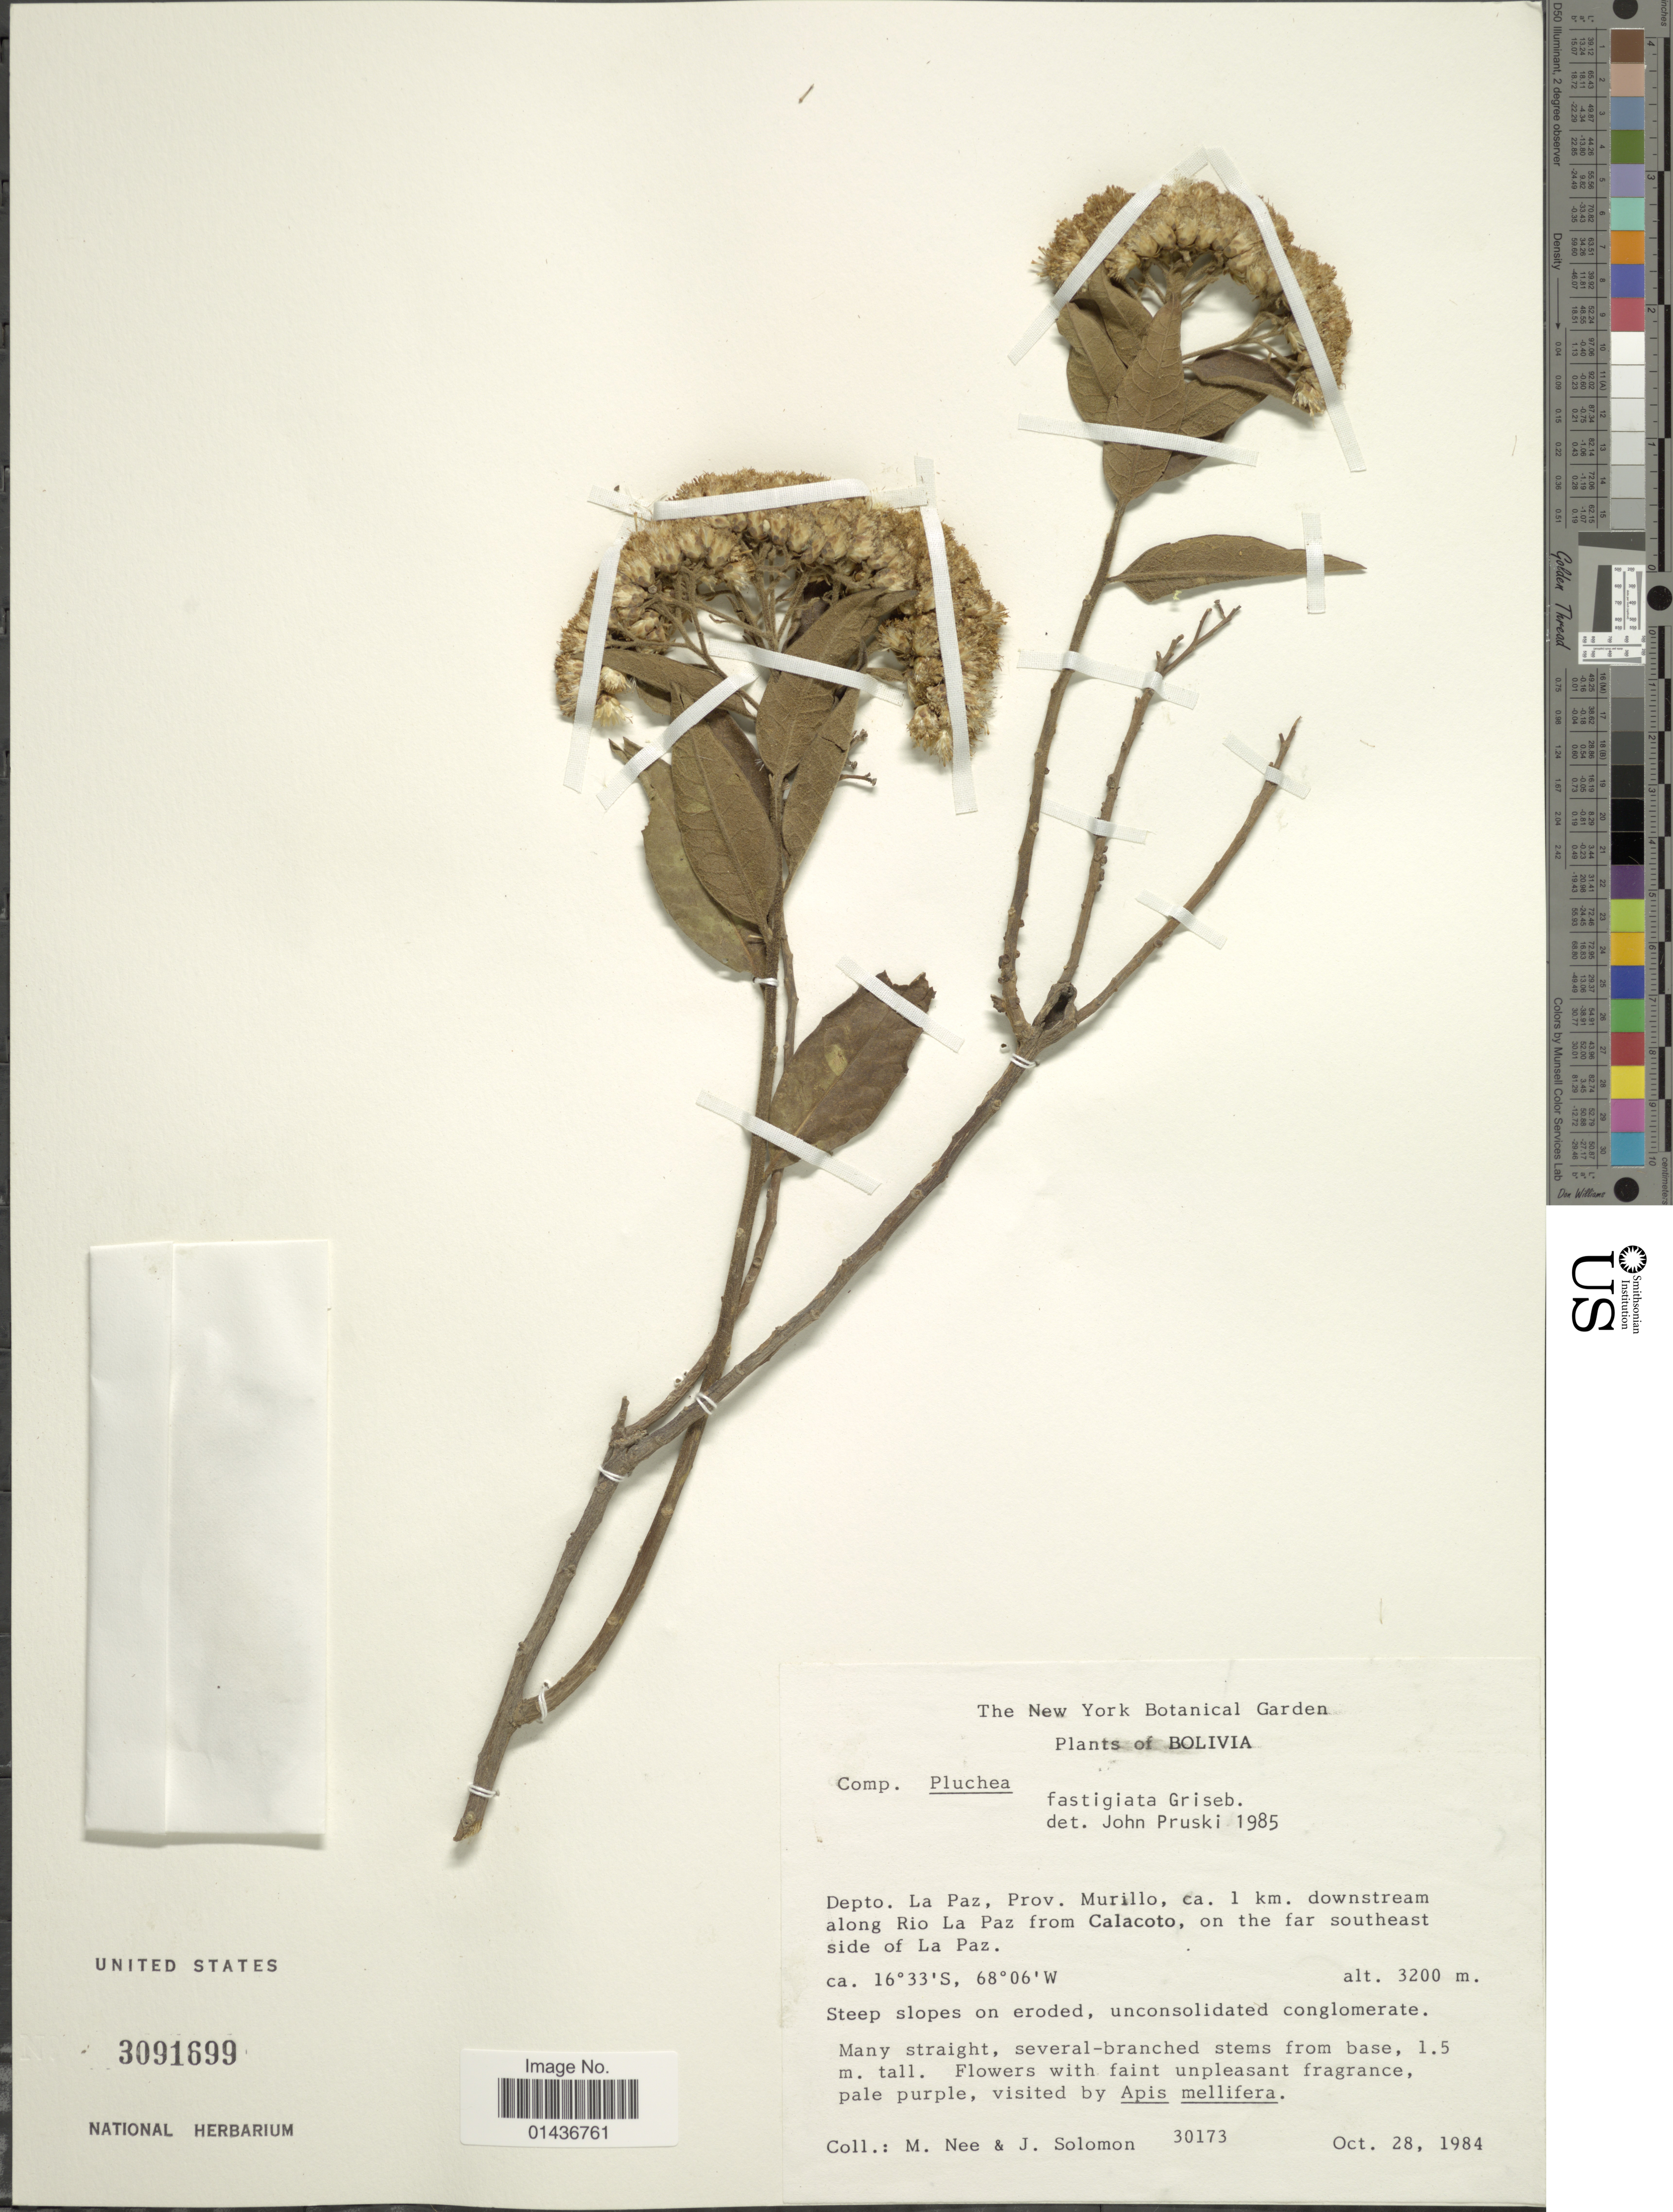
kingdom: Plantae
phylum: Tracheophyta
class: Magnoliopsida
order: Asterales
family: Asteraceae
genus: Pluchea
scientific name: Pluchea fastigiata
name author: Griseb.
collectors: M. Nee & J. Solomon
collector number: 30173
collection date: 1984-10-28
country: Bolivia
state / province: La Paz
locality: Depto. La Paz, prov. Murillo, 1 km downstream along Rio La Paz from Calacoto, on the far southeast side of La Paz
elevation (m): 3200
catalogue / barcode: US 3091699